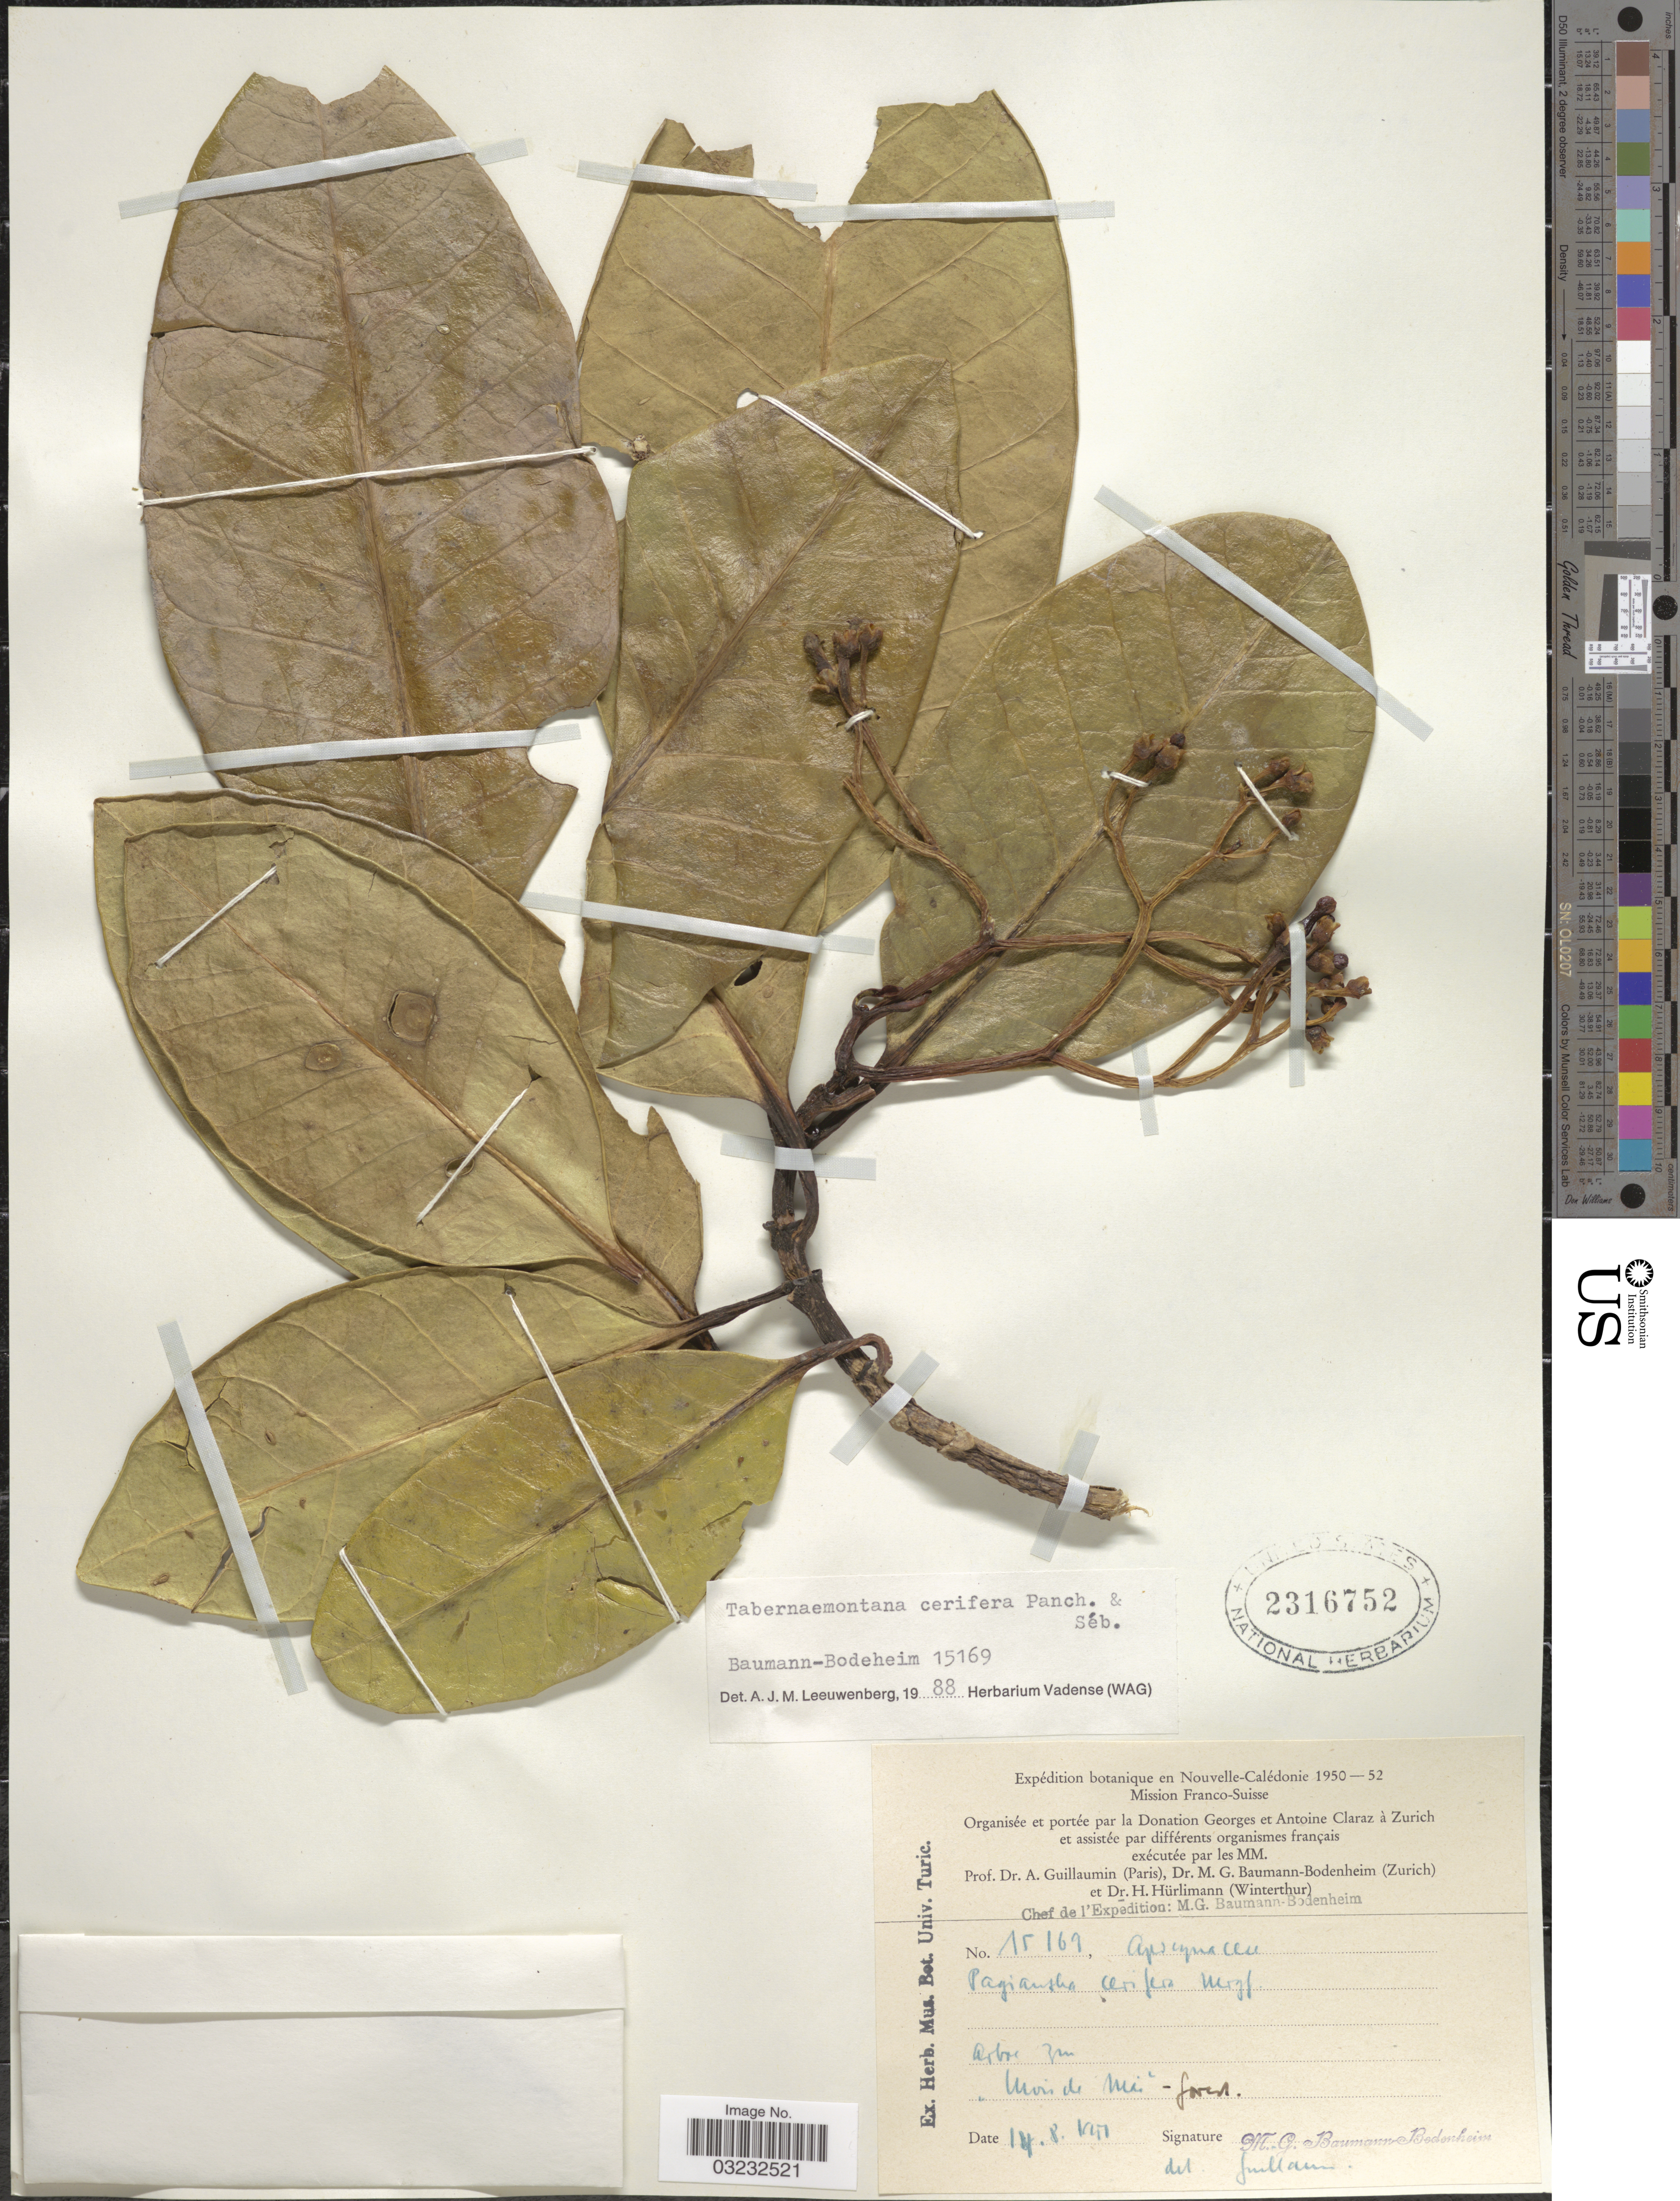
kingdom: Plantae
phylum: Tracheophyta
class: Magnoliopsida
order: Gentianales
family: Apocynaceae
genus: Tabernaemontana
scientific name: Tabernaemontana cerifera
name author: Pancher & Sebert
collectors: M. G. Baumann-Bodenheim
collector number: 15169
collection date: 1951-08-14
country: New Caledonia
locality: Mois de Mai.- forest.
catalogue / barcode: US 2316752